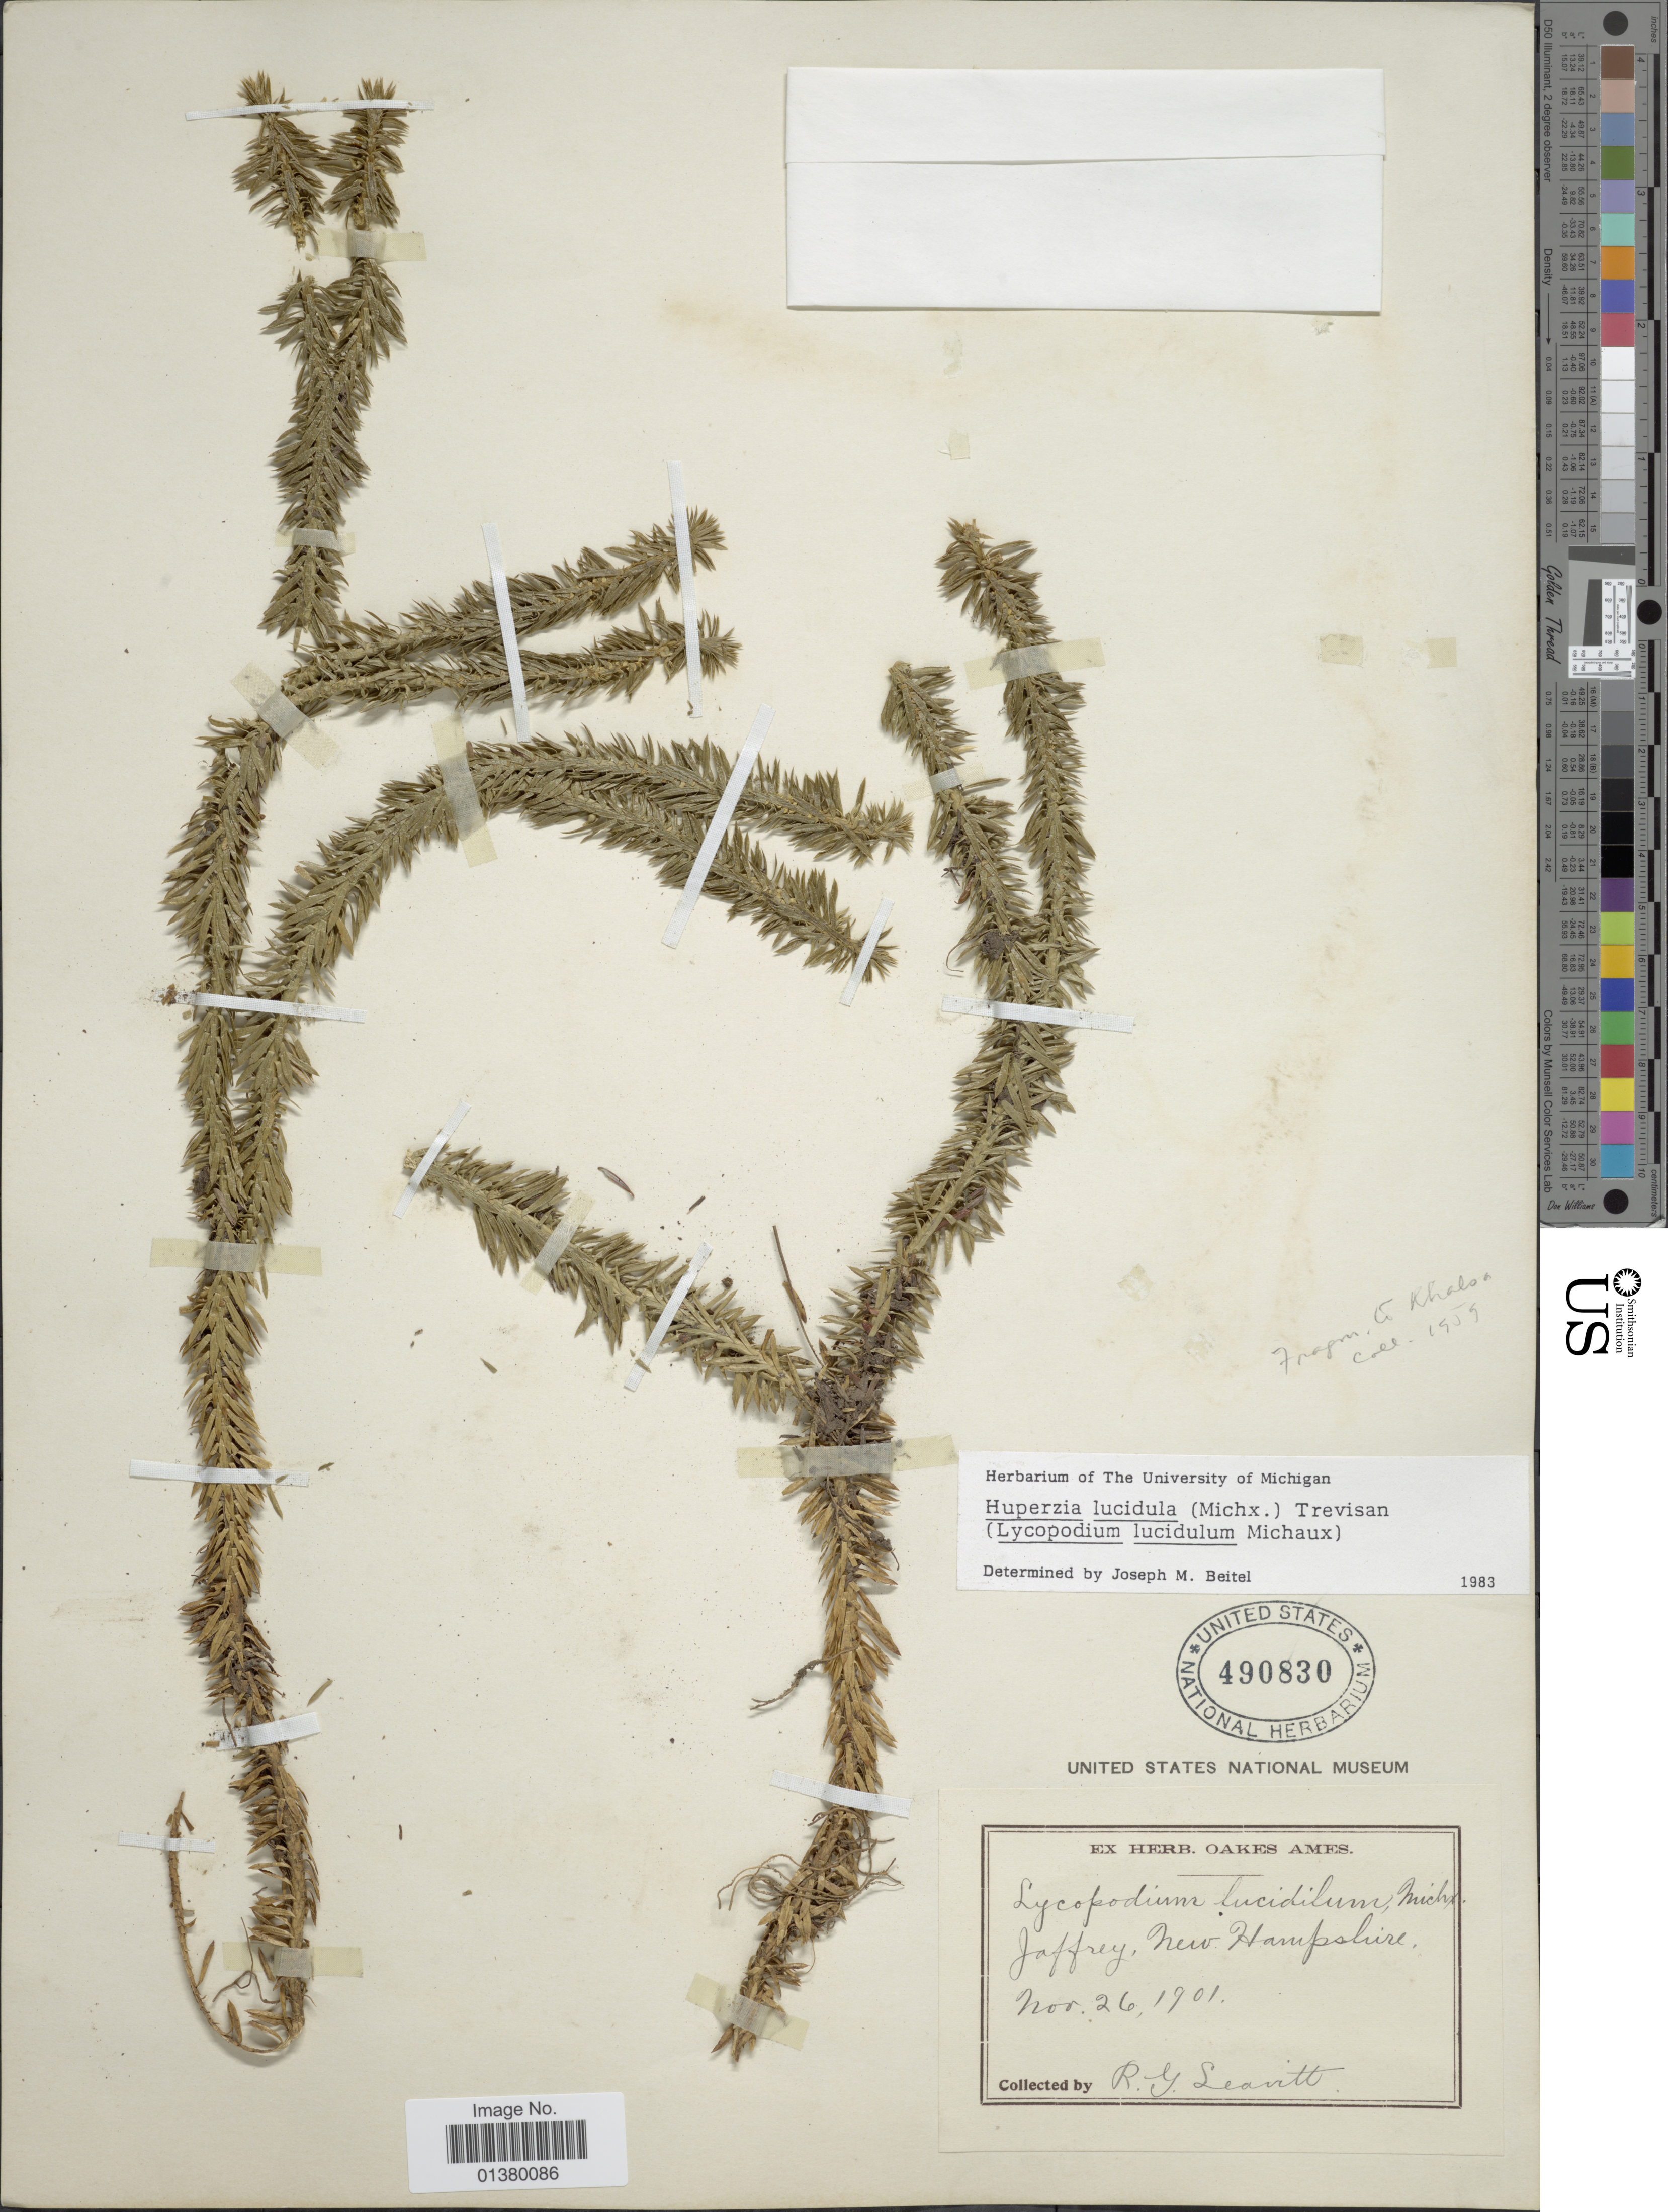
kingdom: Plantae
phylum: Tracheophyta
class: Lycopodiopsida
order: Lycopodiales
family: Lycopodiaceae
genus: Huperzia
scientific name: Huperzia lucidula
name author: (Michx.) Trevis.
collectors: R. G. Leavitt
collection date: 1901-11-26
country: United States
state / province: New Hampshire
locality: Jaffrey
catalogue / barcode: US 490830